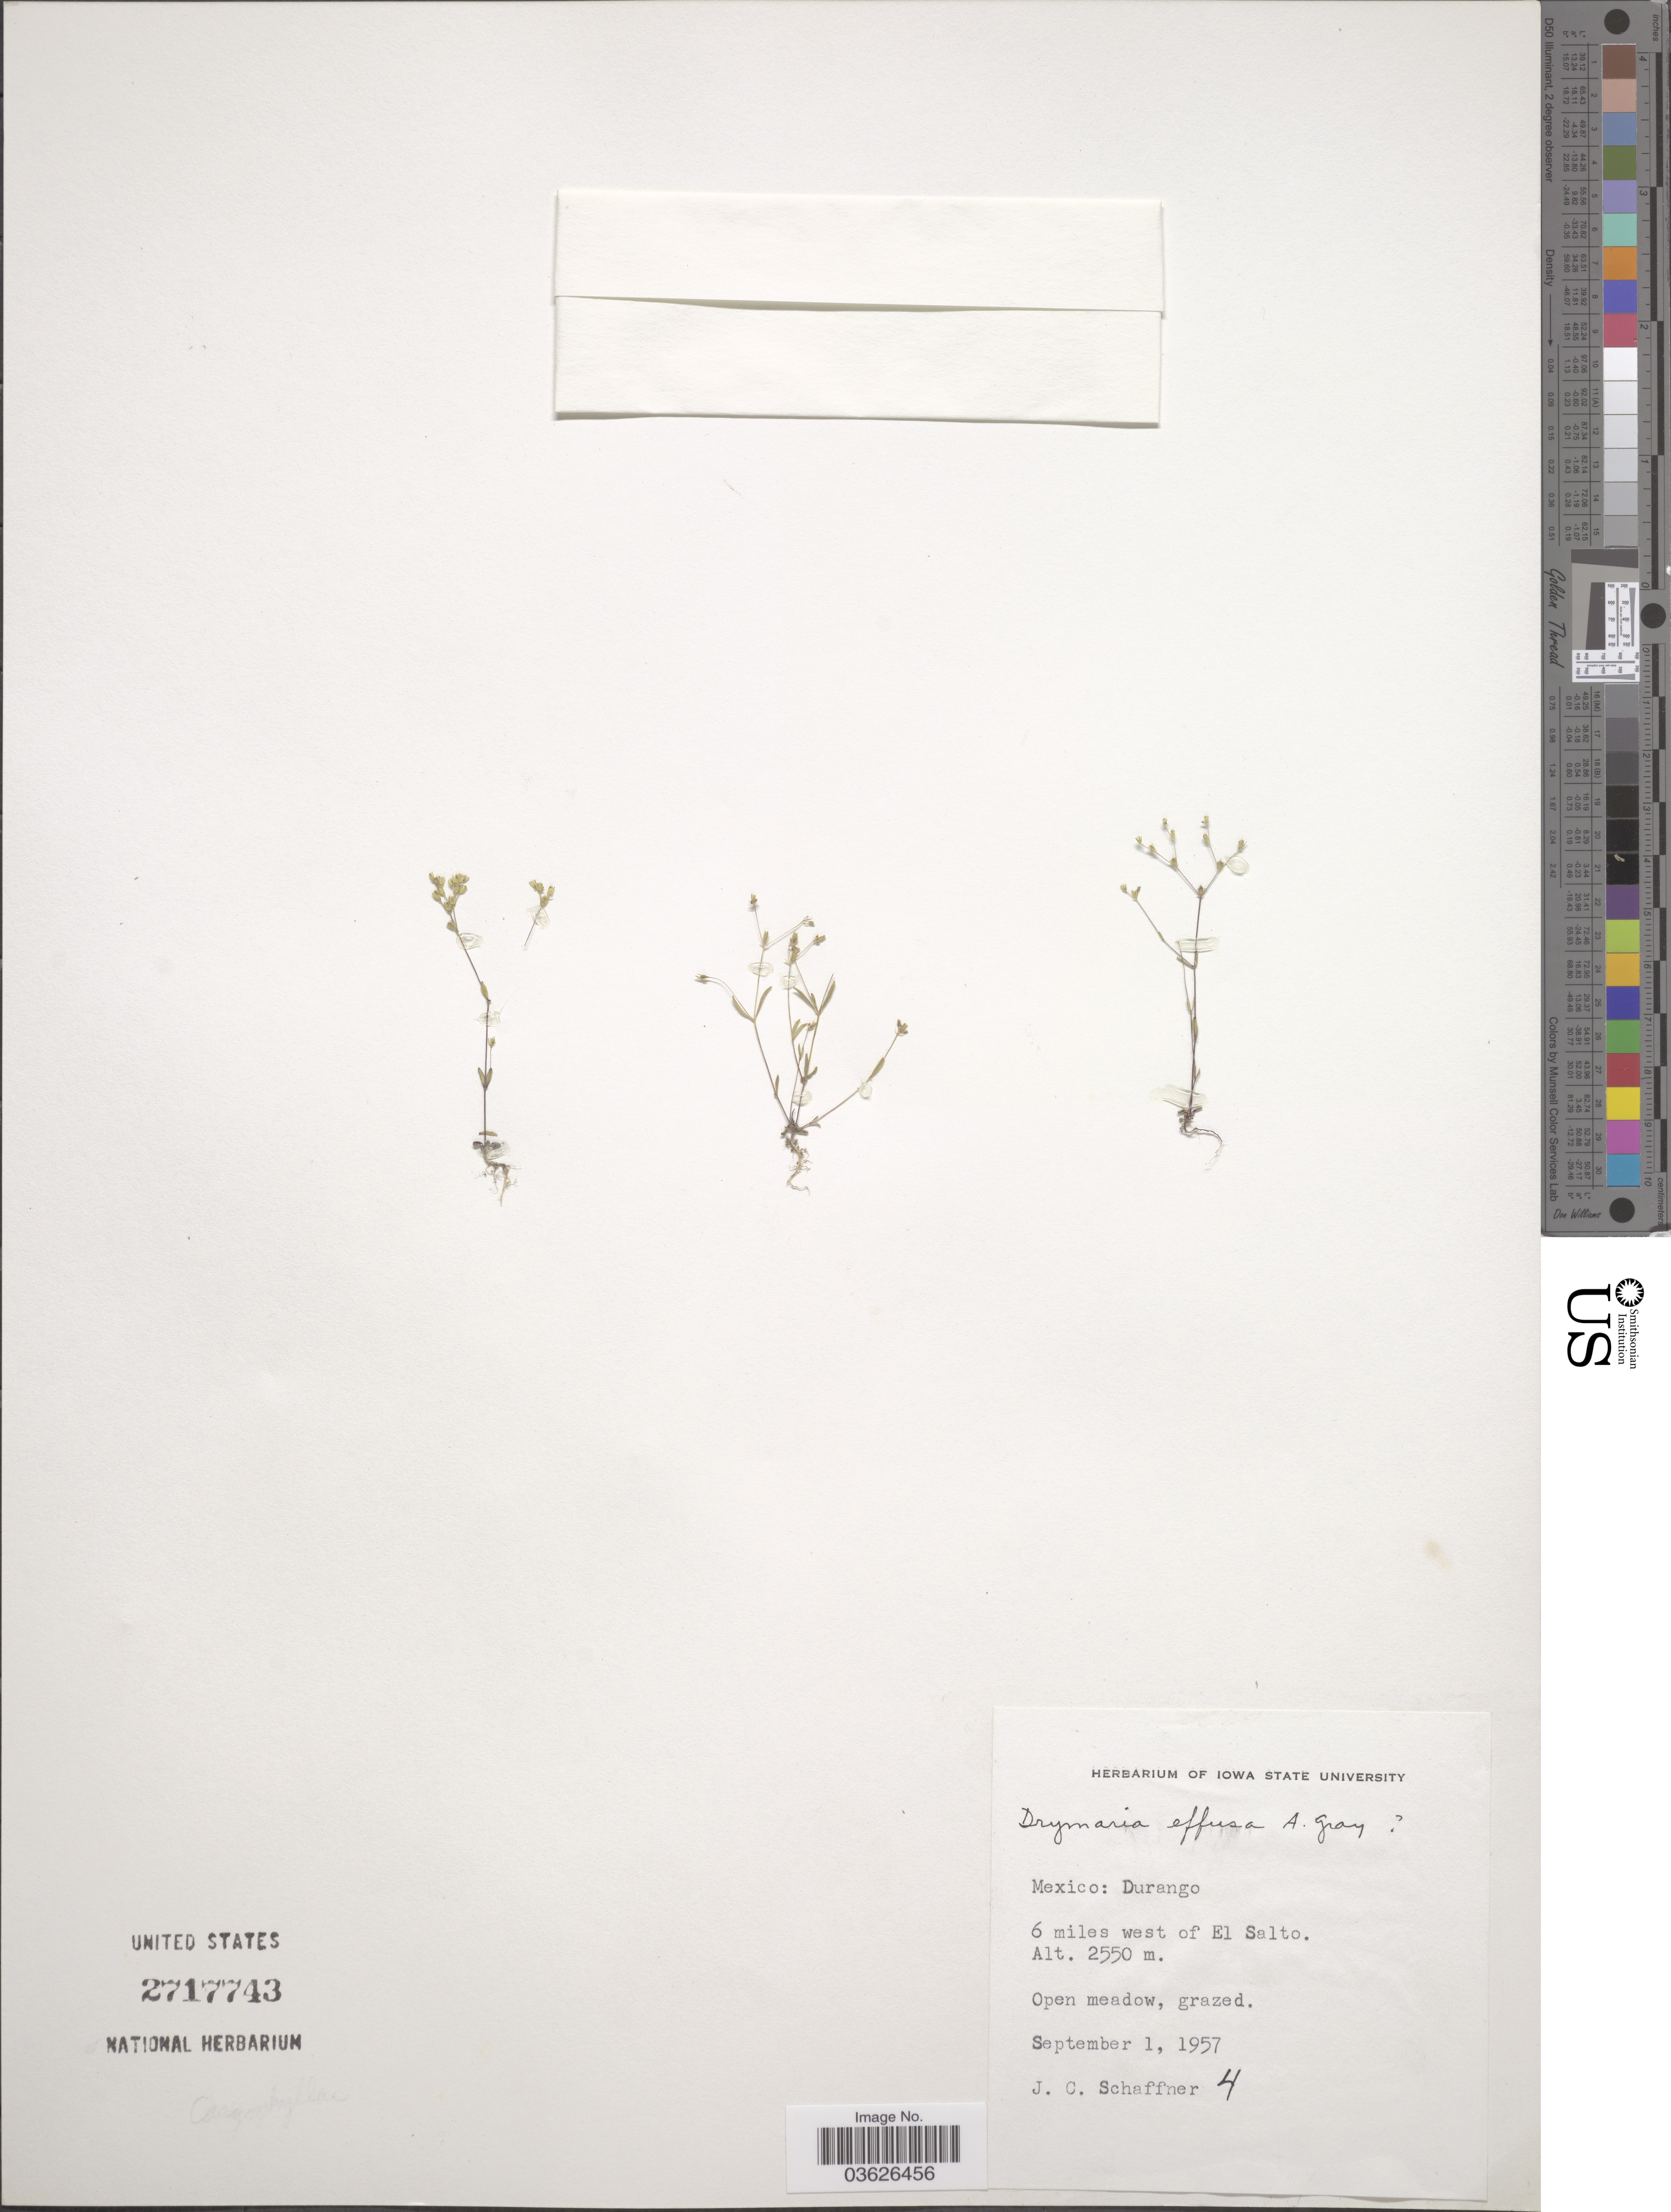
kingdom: Plantae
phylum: Tracheophyta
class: Magnoliopsida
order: Caryophyllales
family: Caryophyllaceae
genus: Drymaria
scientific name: Drymaria effusa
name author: A. Gray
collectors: J. Schaffner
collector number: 4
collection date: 1957-09-01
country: Mexico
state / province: Durango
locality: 6 miles west of El Salto.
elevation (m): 2550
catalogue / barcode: US 2717743